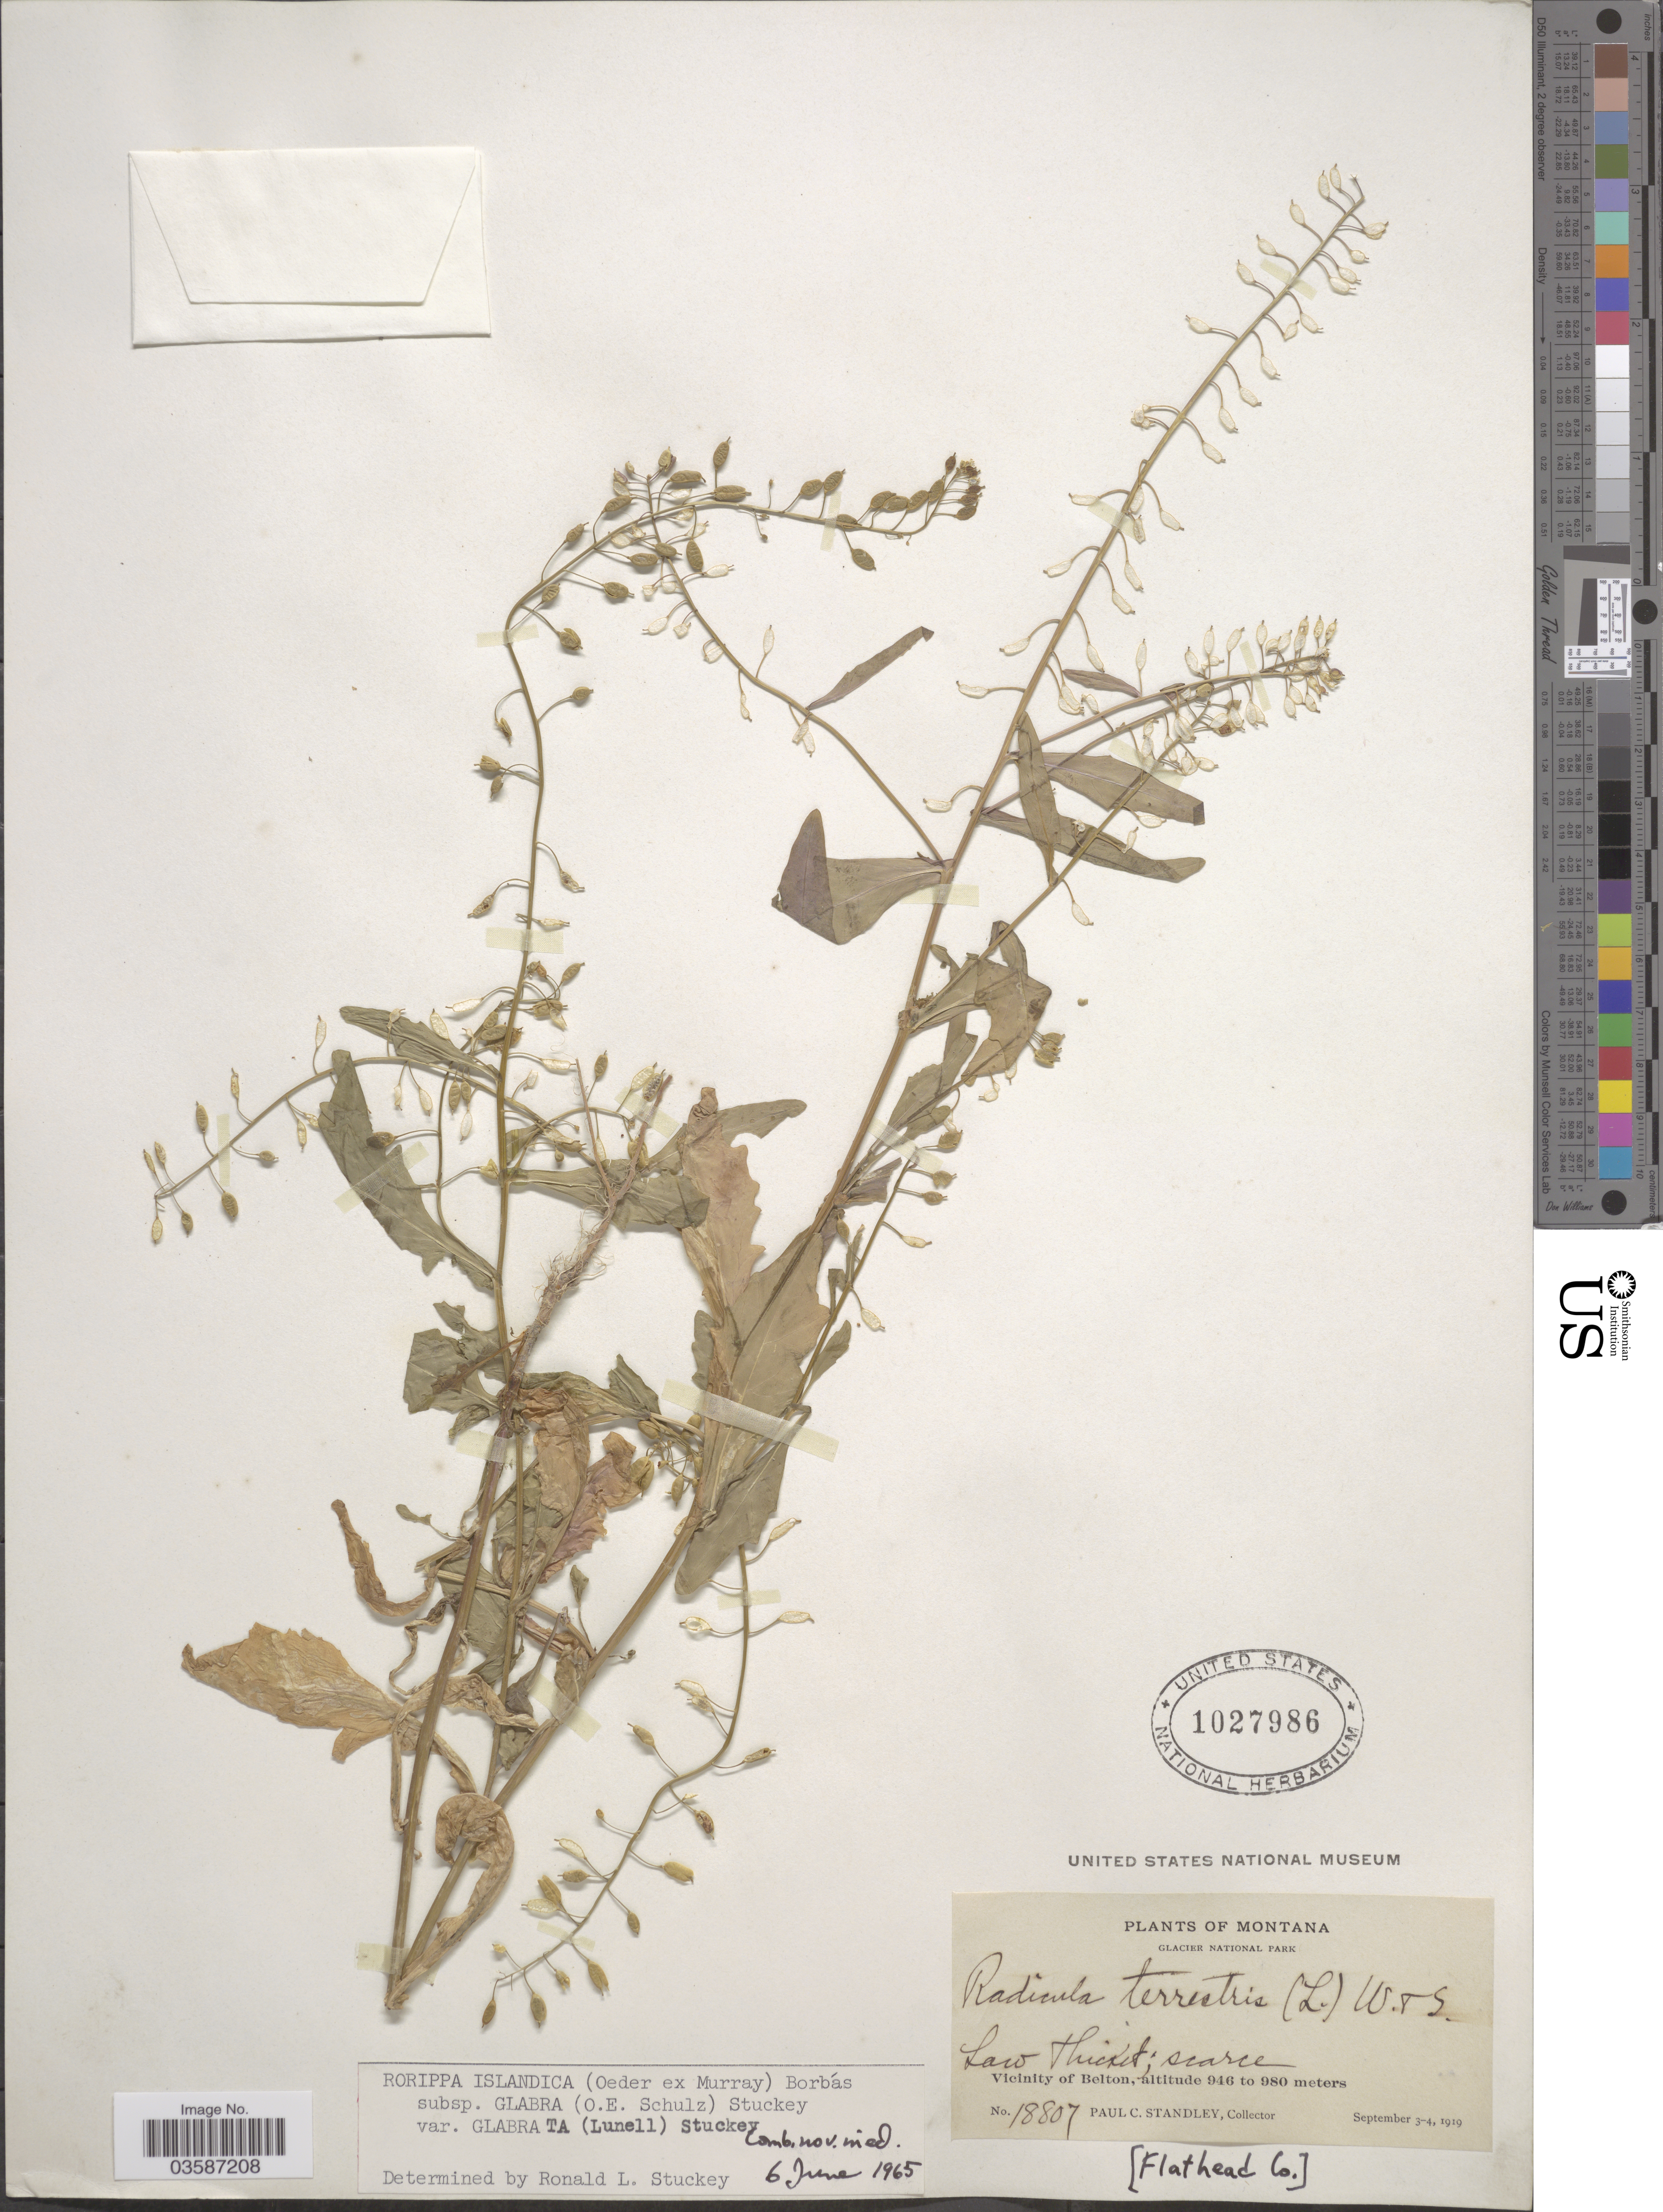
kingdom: Plantae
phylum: Tracheophyta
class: Magnoliopsida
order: Brassicales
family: Brassicaceae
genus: Rorippa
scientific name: Rorippa islandica var. glabrata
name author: (Lunell) Butters & Abbe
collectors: P. C. Standley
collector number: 18807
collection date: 1919-09-03/1919-09-04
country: United States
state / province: Montana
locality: Glacier National Park. Vicinity of Belton. [Flathead Co]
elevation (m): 946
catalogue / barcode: US 1027986